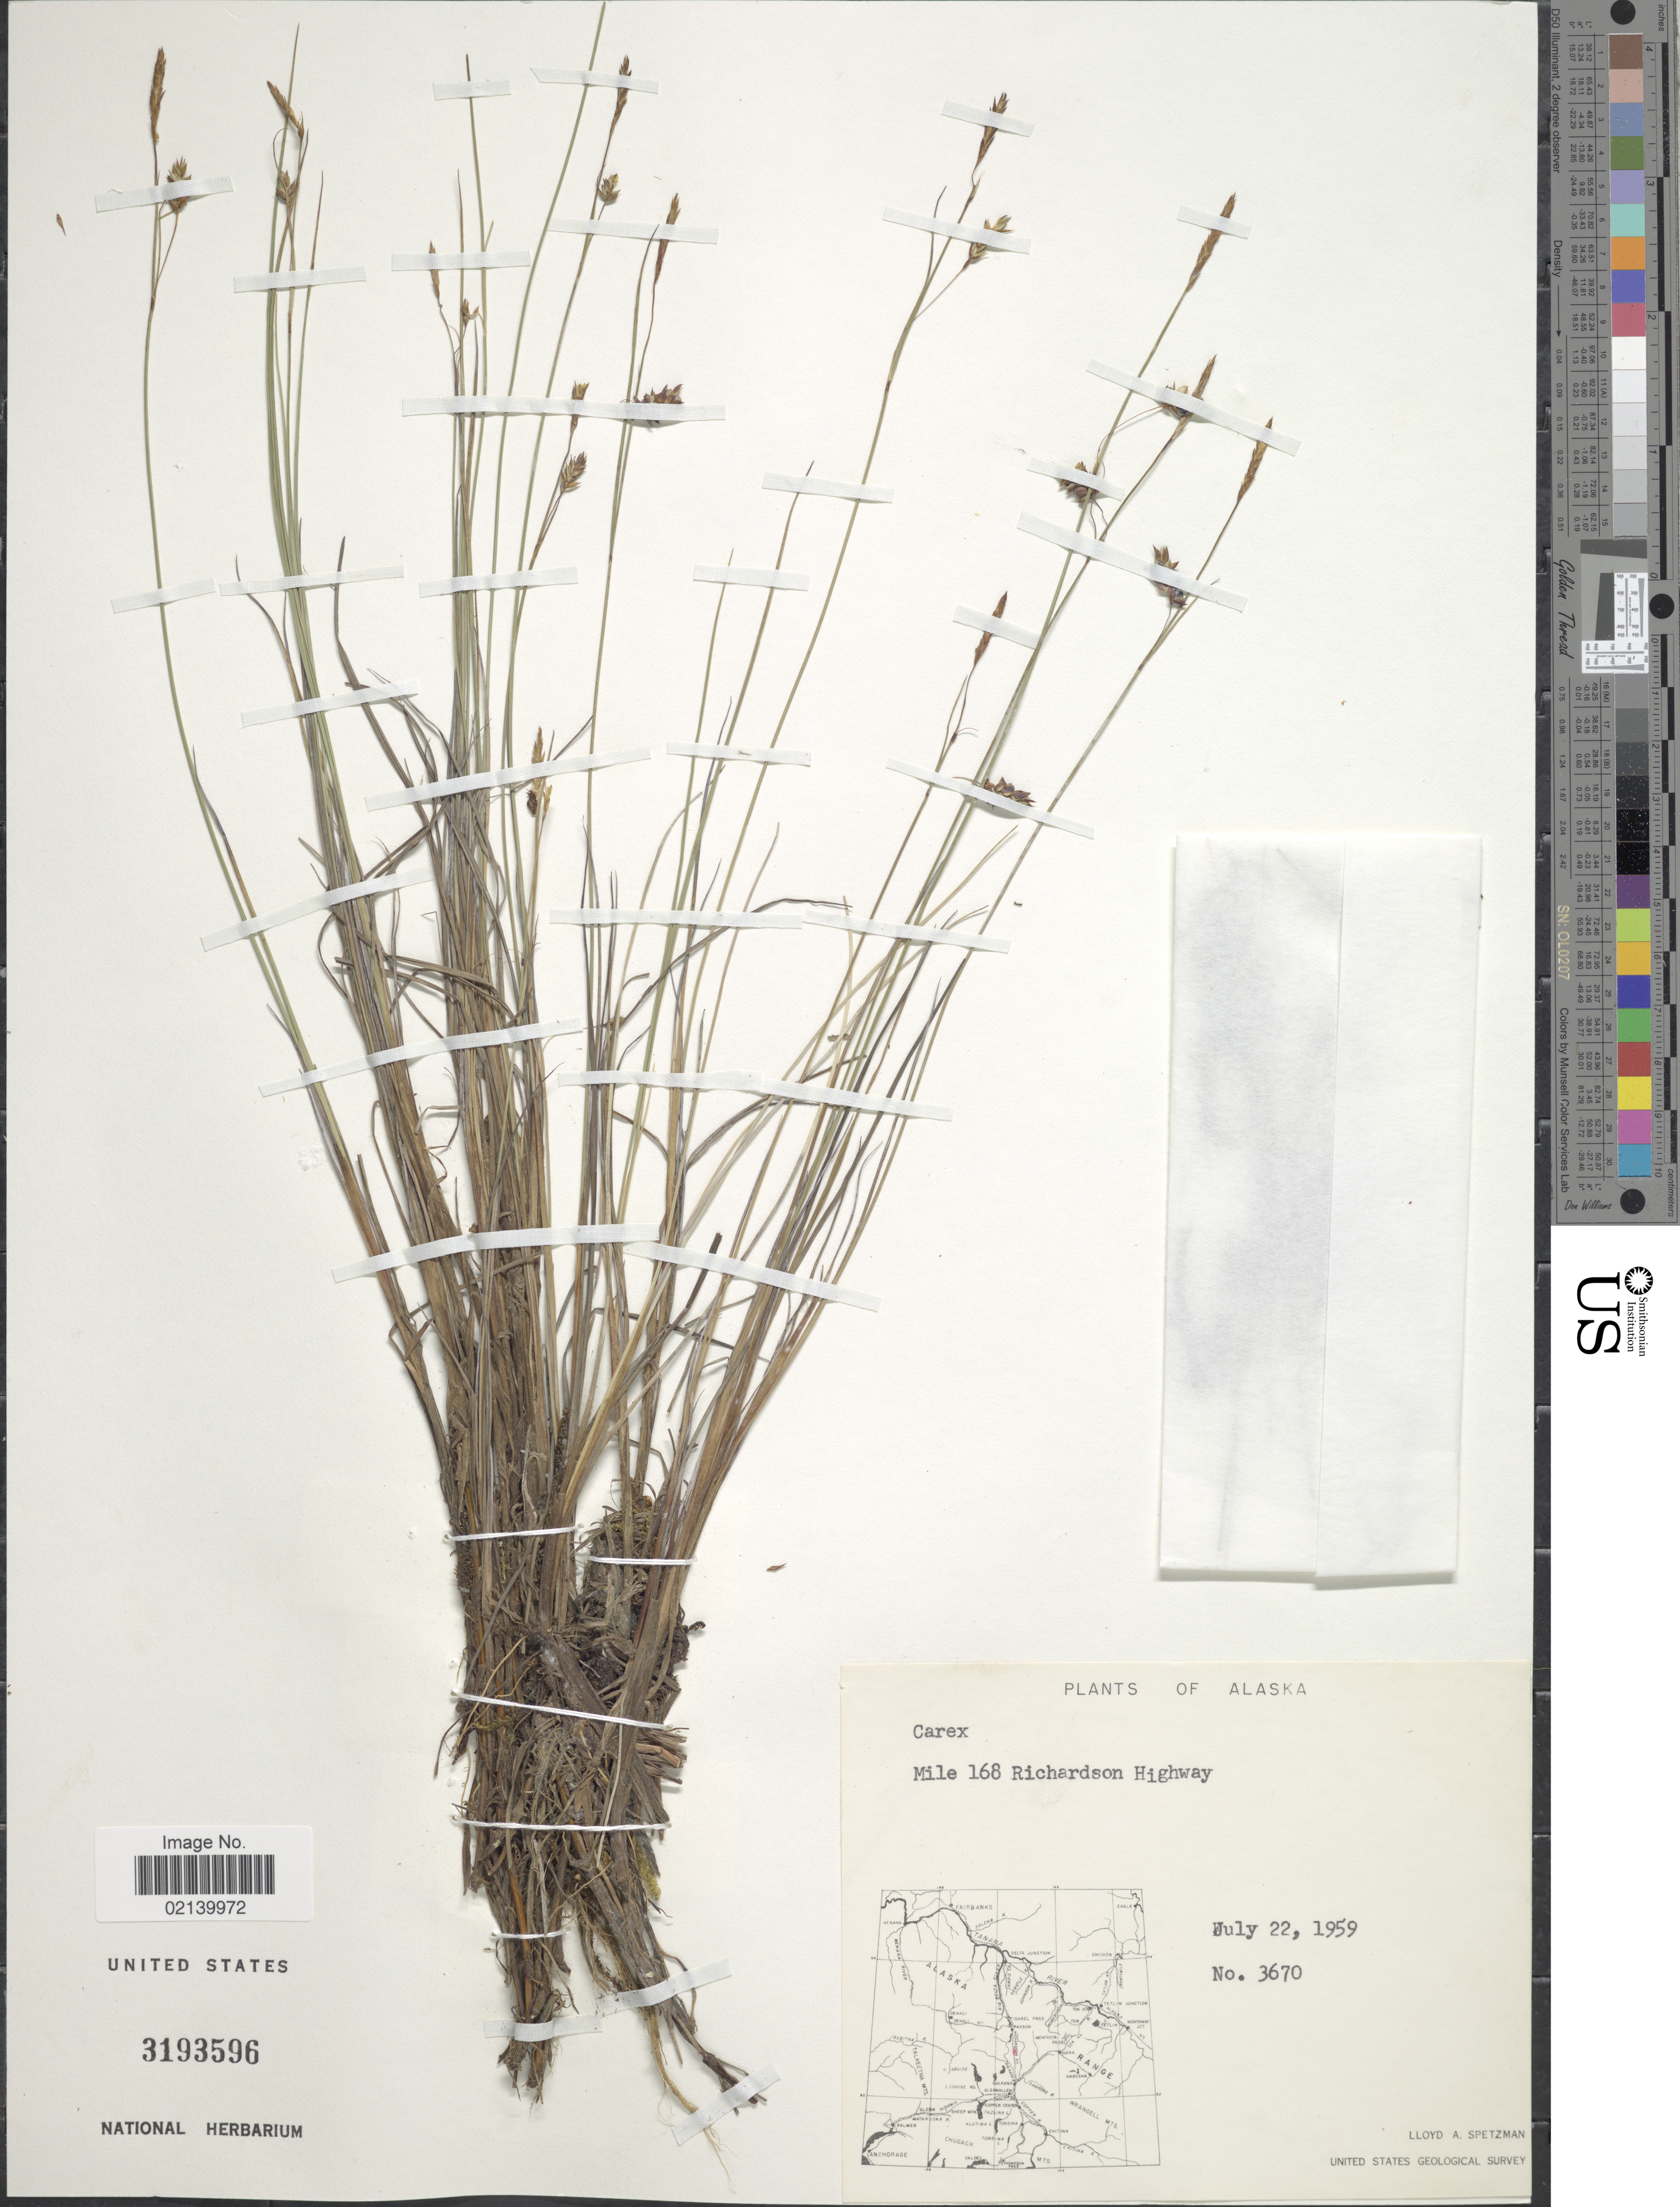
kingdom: Plantae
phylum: Tracheophyta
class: Liliopsida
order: Poales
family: Cyperaceae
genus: Carex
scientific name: Carex sp.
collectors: L. Spetzman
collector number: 3670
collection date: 1959-07-22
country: United States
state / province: Alaska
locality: Mile 168 Richardson Highway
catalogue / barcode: US 3193596